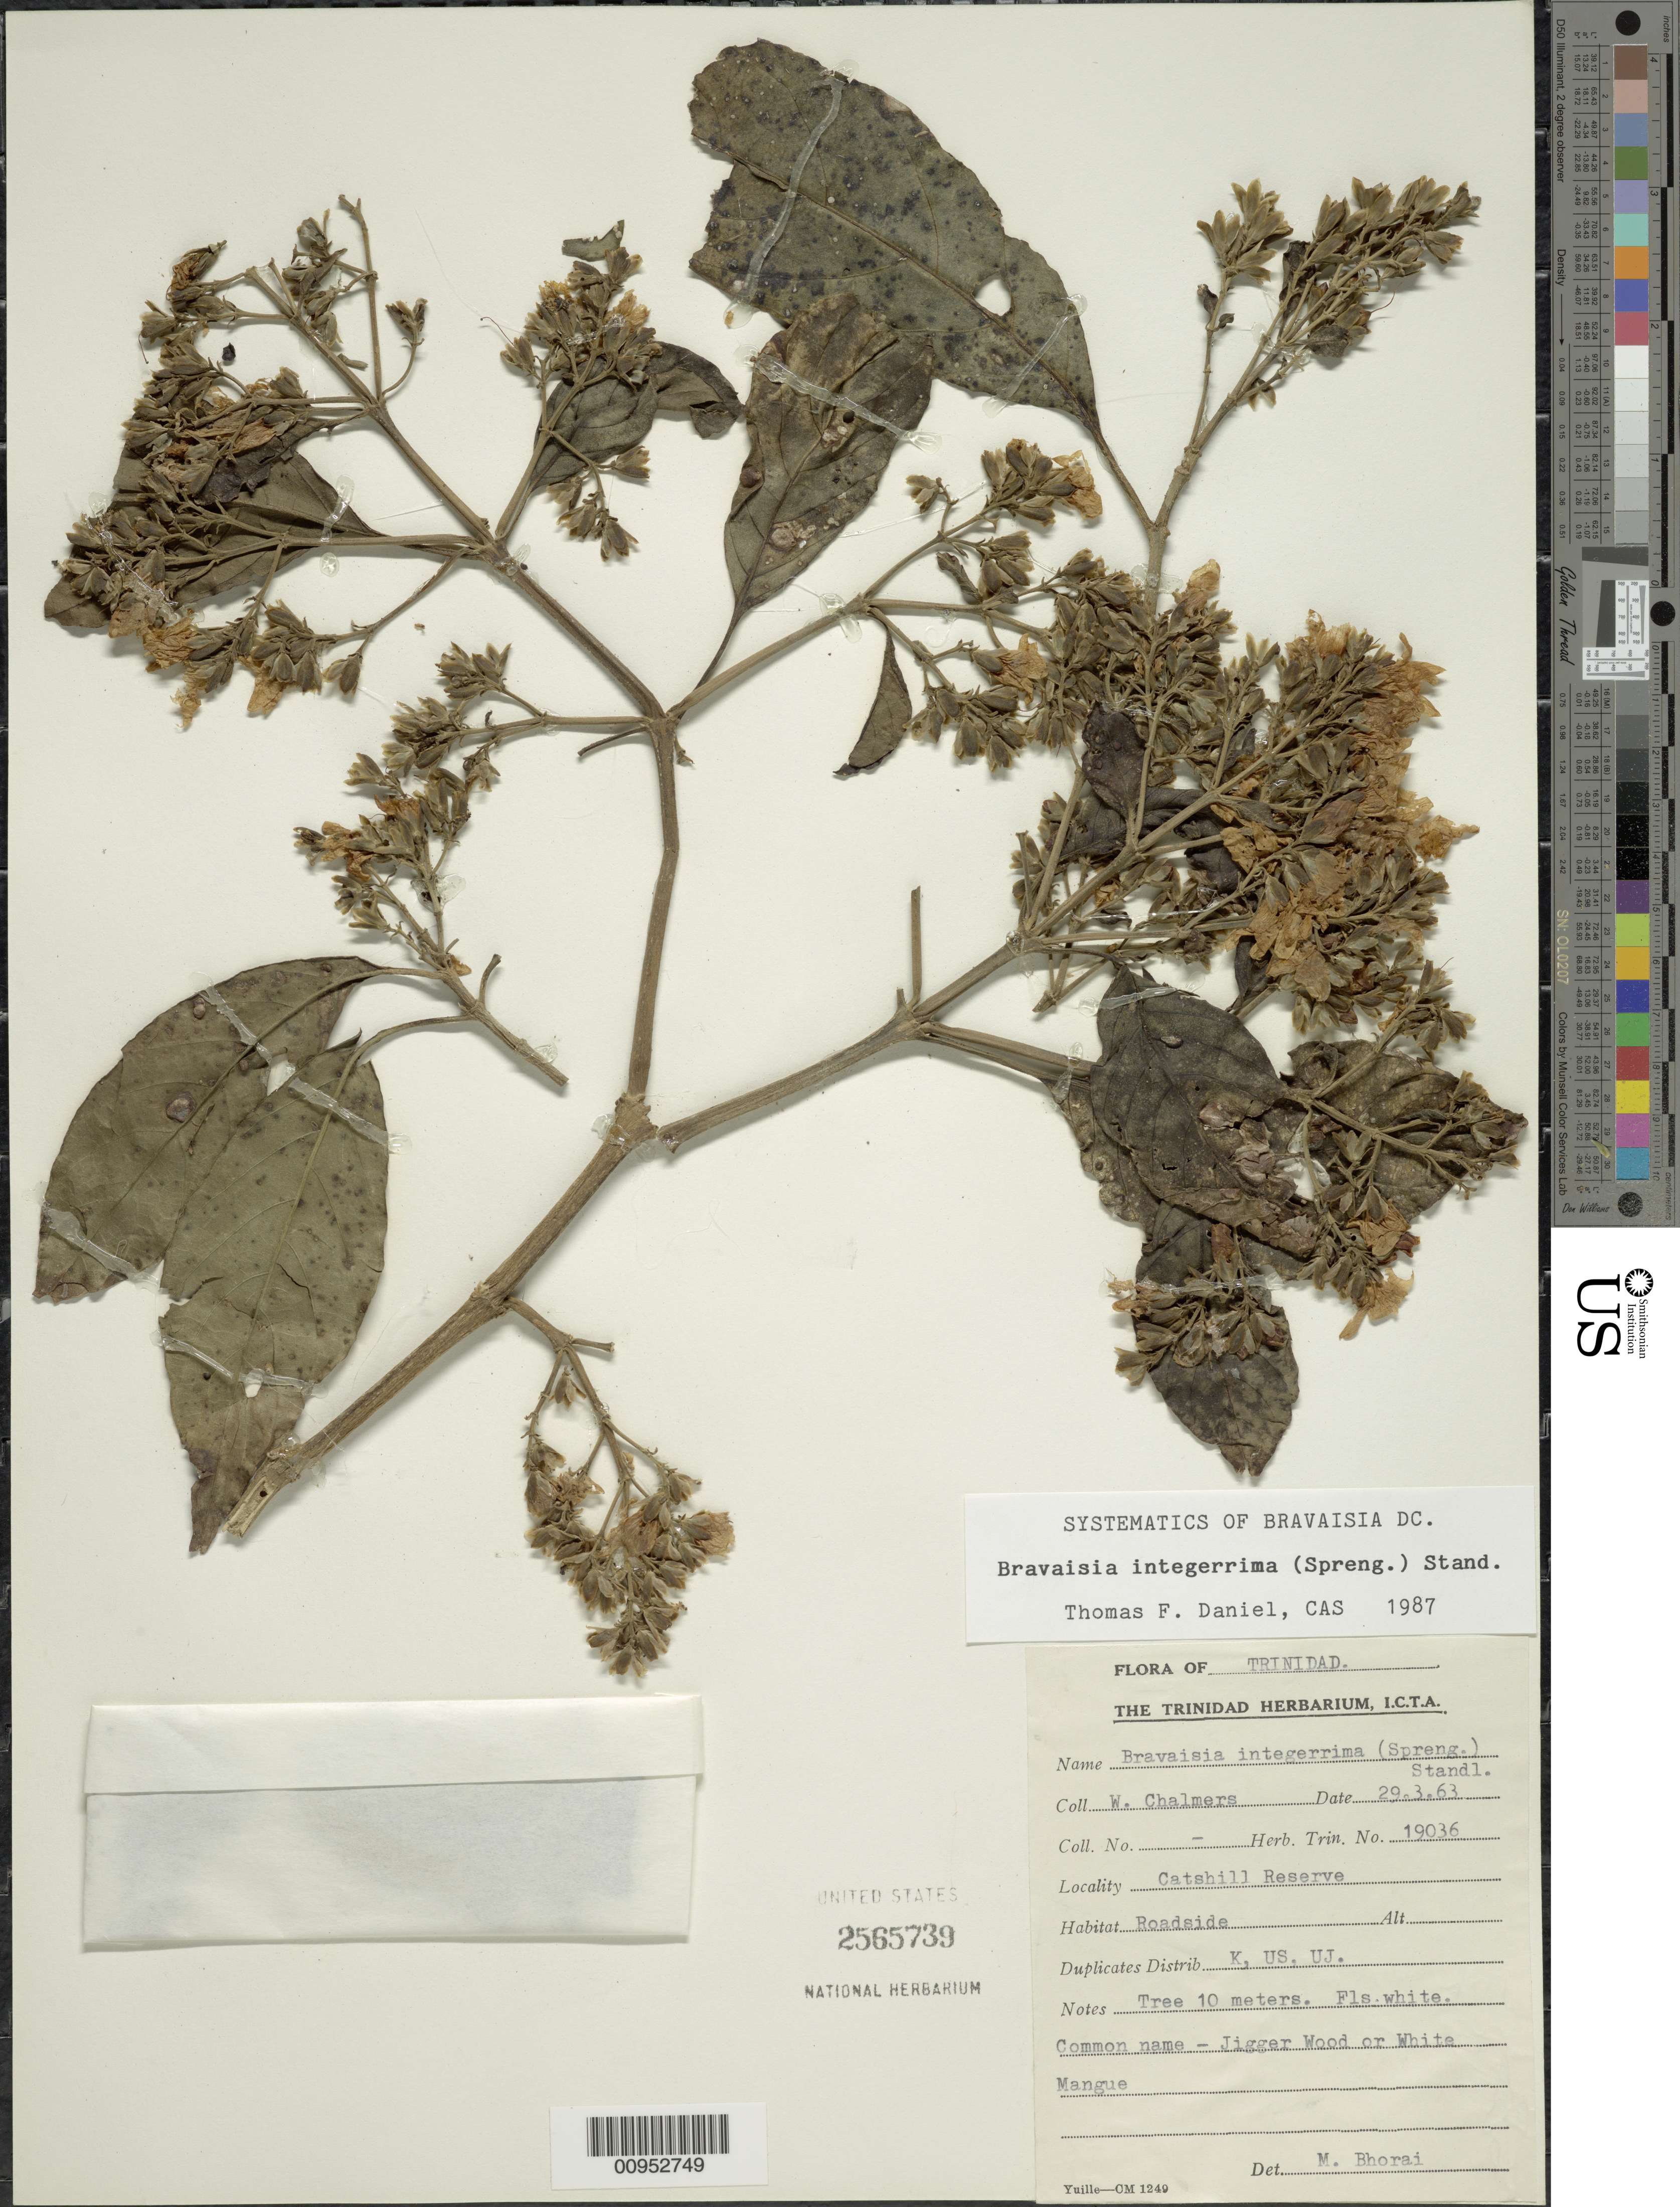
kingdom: Plantae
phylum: Tracheophyta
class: Magnoliopsida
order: Lamiales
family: Acanthaceae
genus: Bravaisia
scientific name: Bravaisia integerrima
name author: (Spreng.) Standl.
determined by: Daniel, Thomas F.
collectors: W. Chalmers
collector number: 19036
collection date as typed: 29 Mar 1963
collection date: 1963-03-29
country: Trinidad and Tobago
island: Trinidad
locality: Catshill Reserve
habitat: Roadside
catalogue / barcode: US 2565739